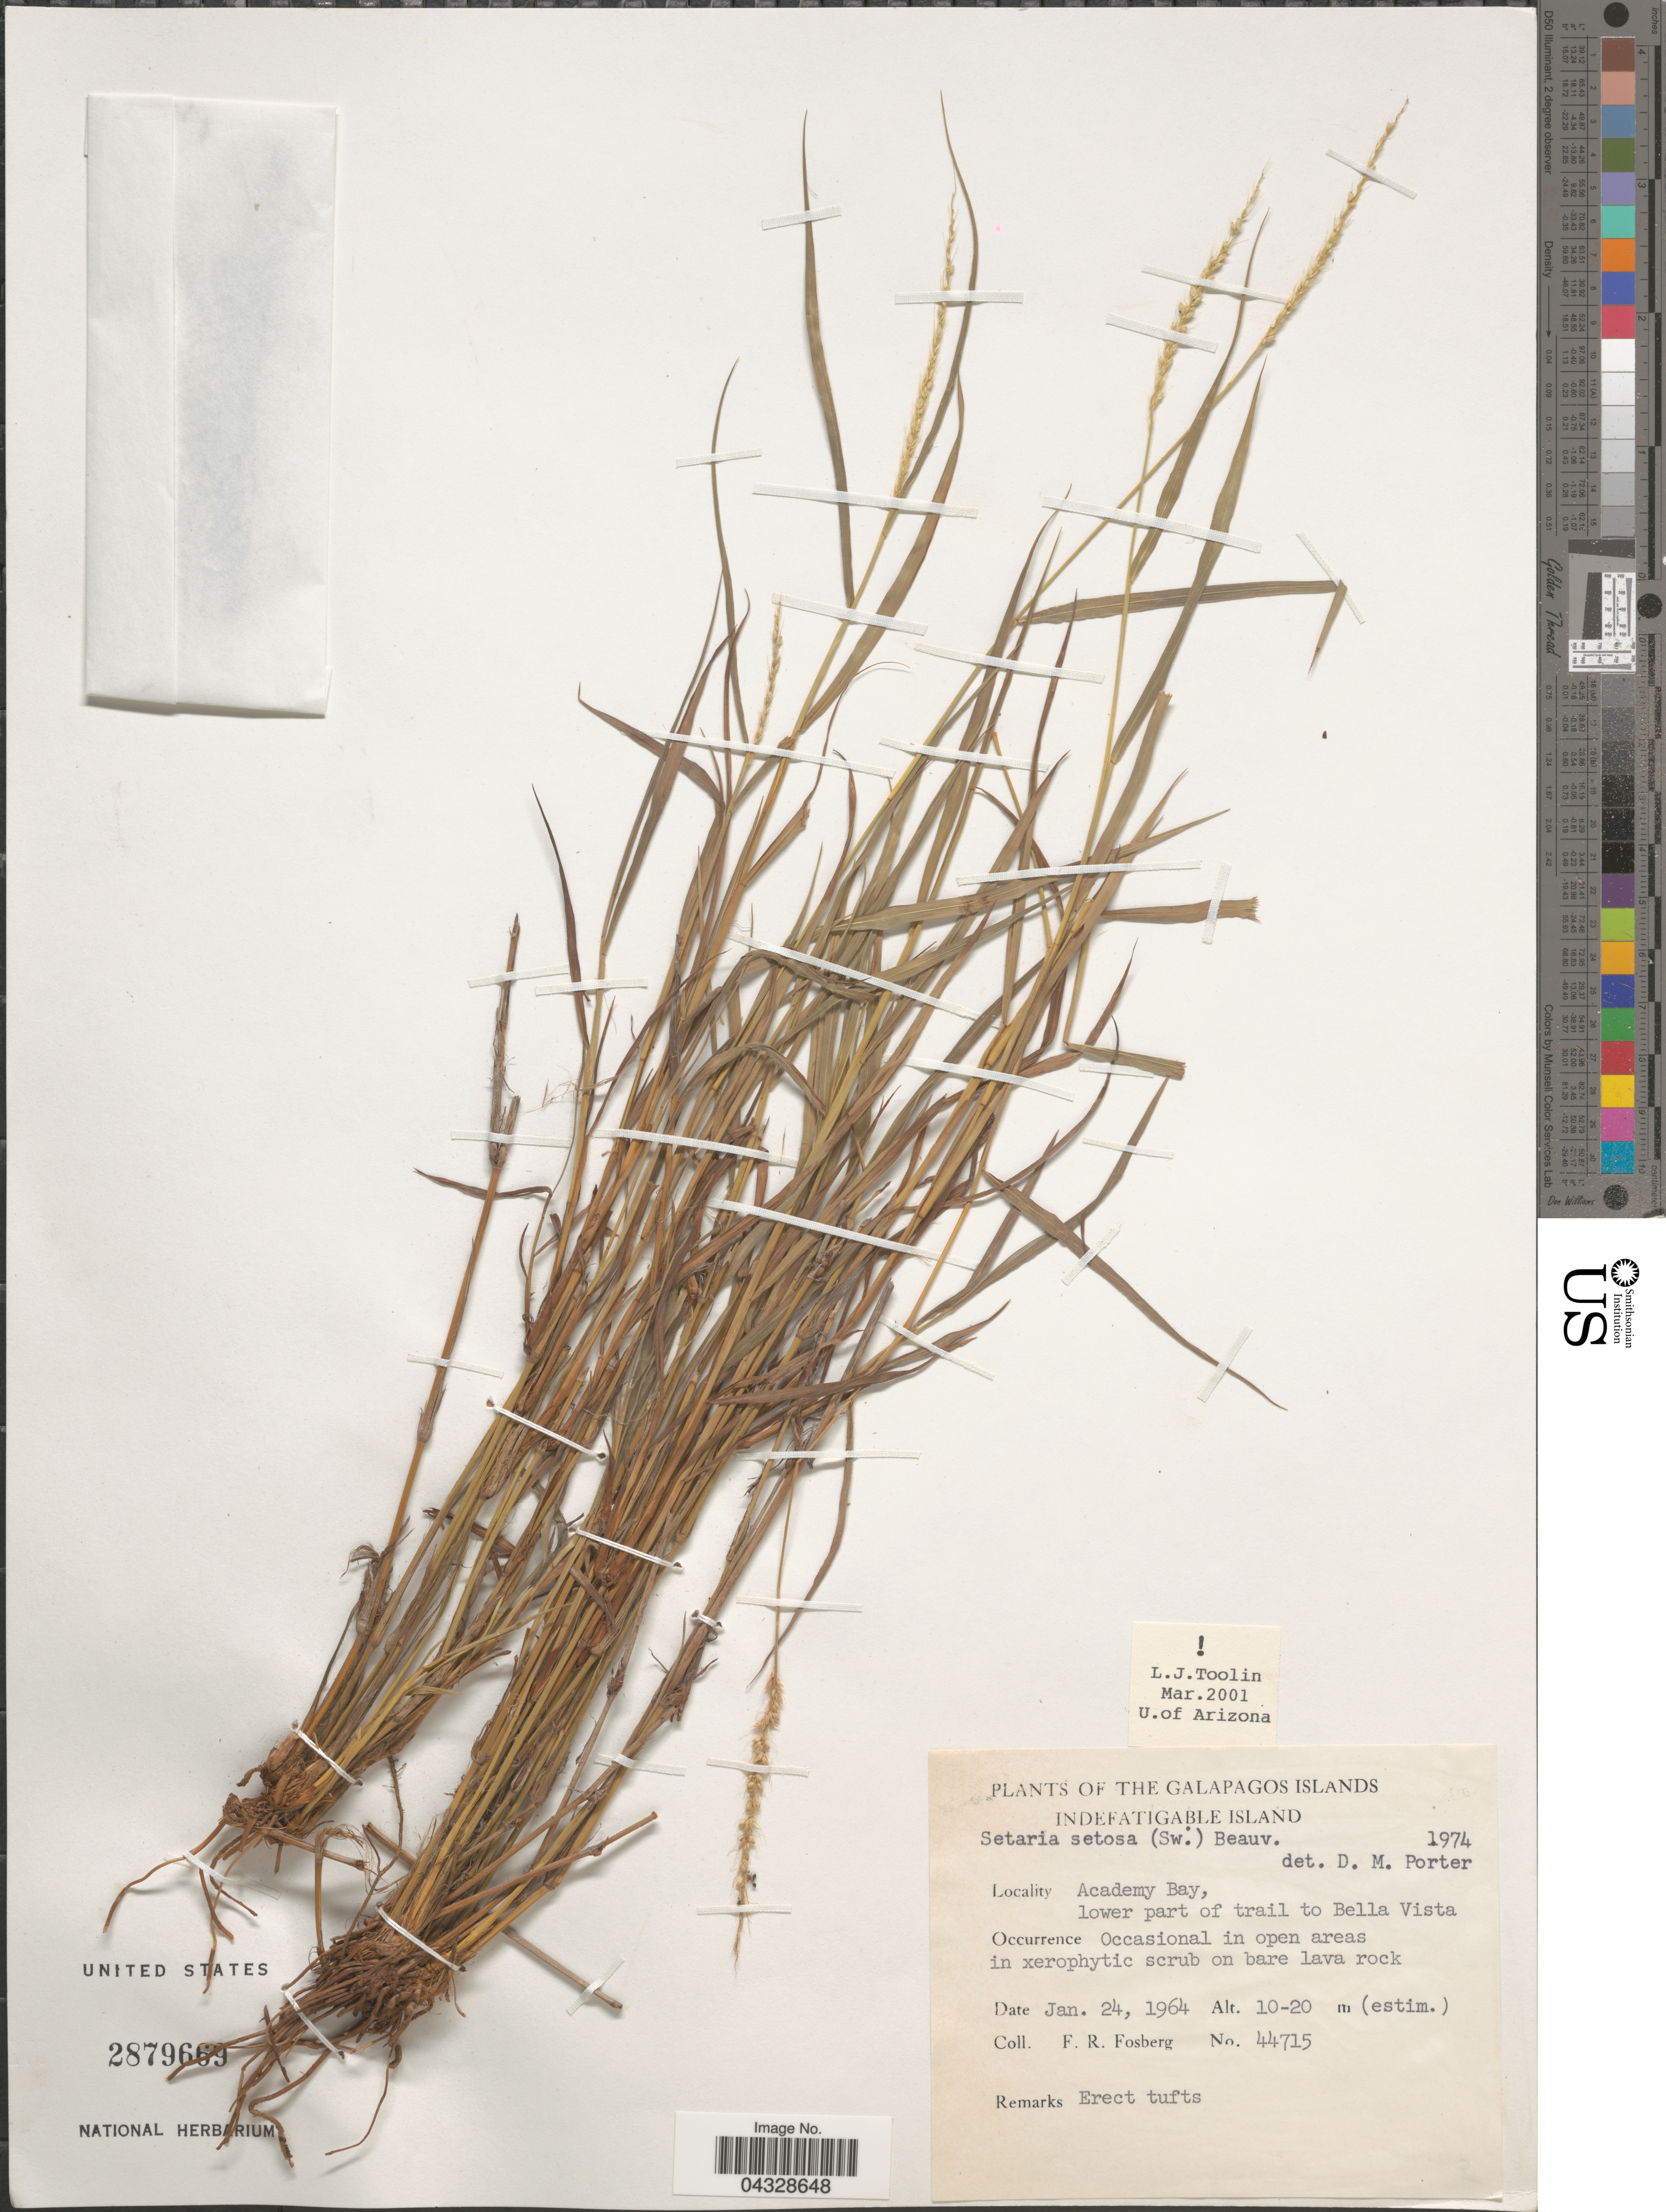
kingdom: Plantae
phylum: Tracheophyta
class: Liliopsida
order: Poales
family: Poaceae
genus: Setaria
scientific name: Setaria setosa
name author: (Sw.) P. Beauv.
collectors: F. R. Fosberg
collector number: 44715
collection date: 1964-01-24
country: Ecuador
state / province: Colón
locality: The Galapagos Islands. Indefatigable Island. Academy Bay, lower part of trail to Bella Vista.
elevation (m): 10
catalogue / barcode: US 2879669